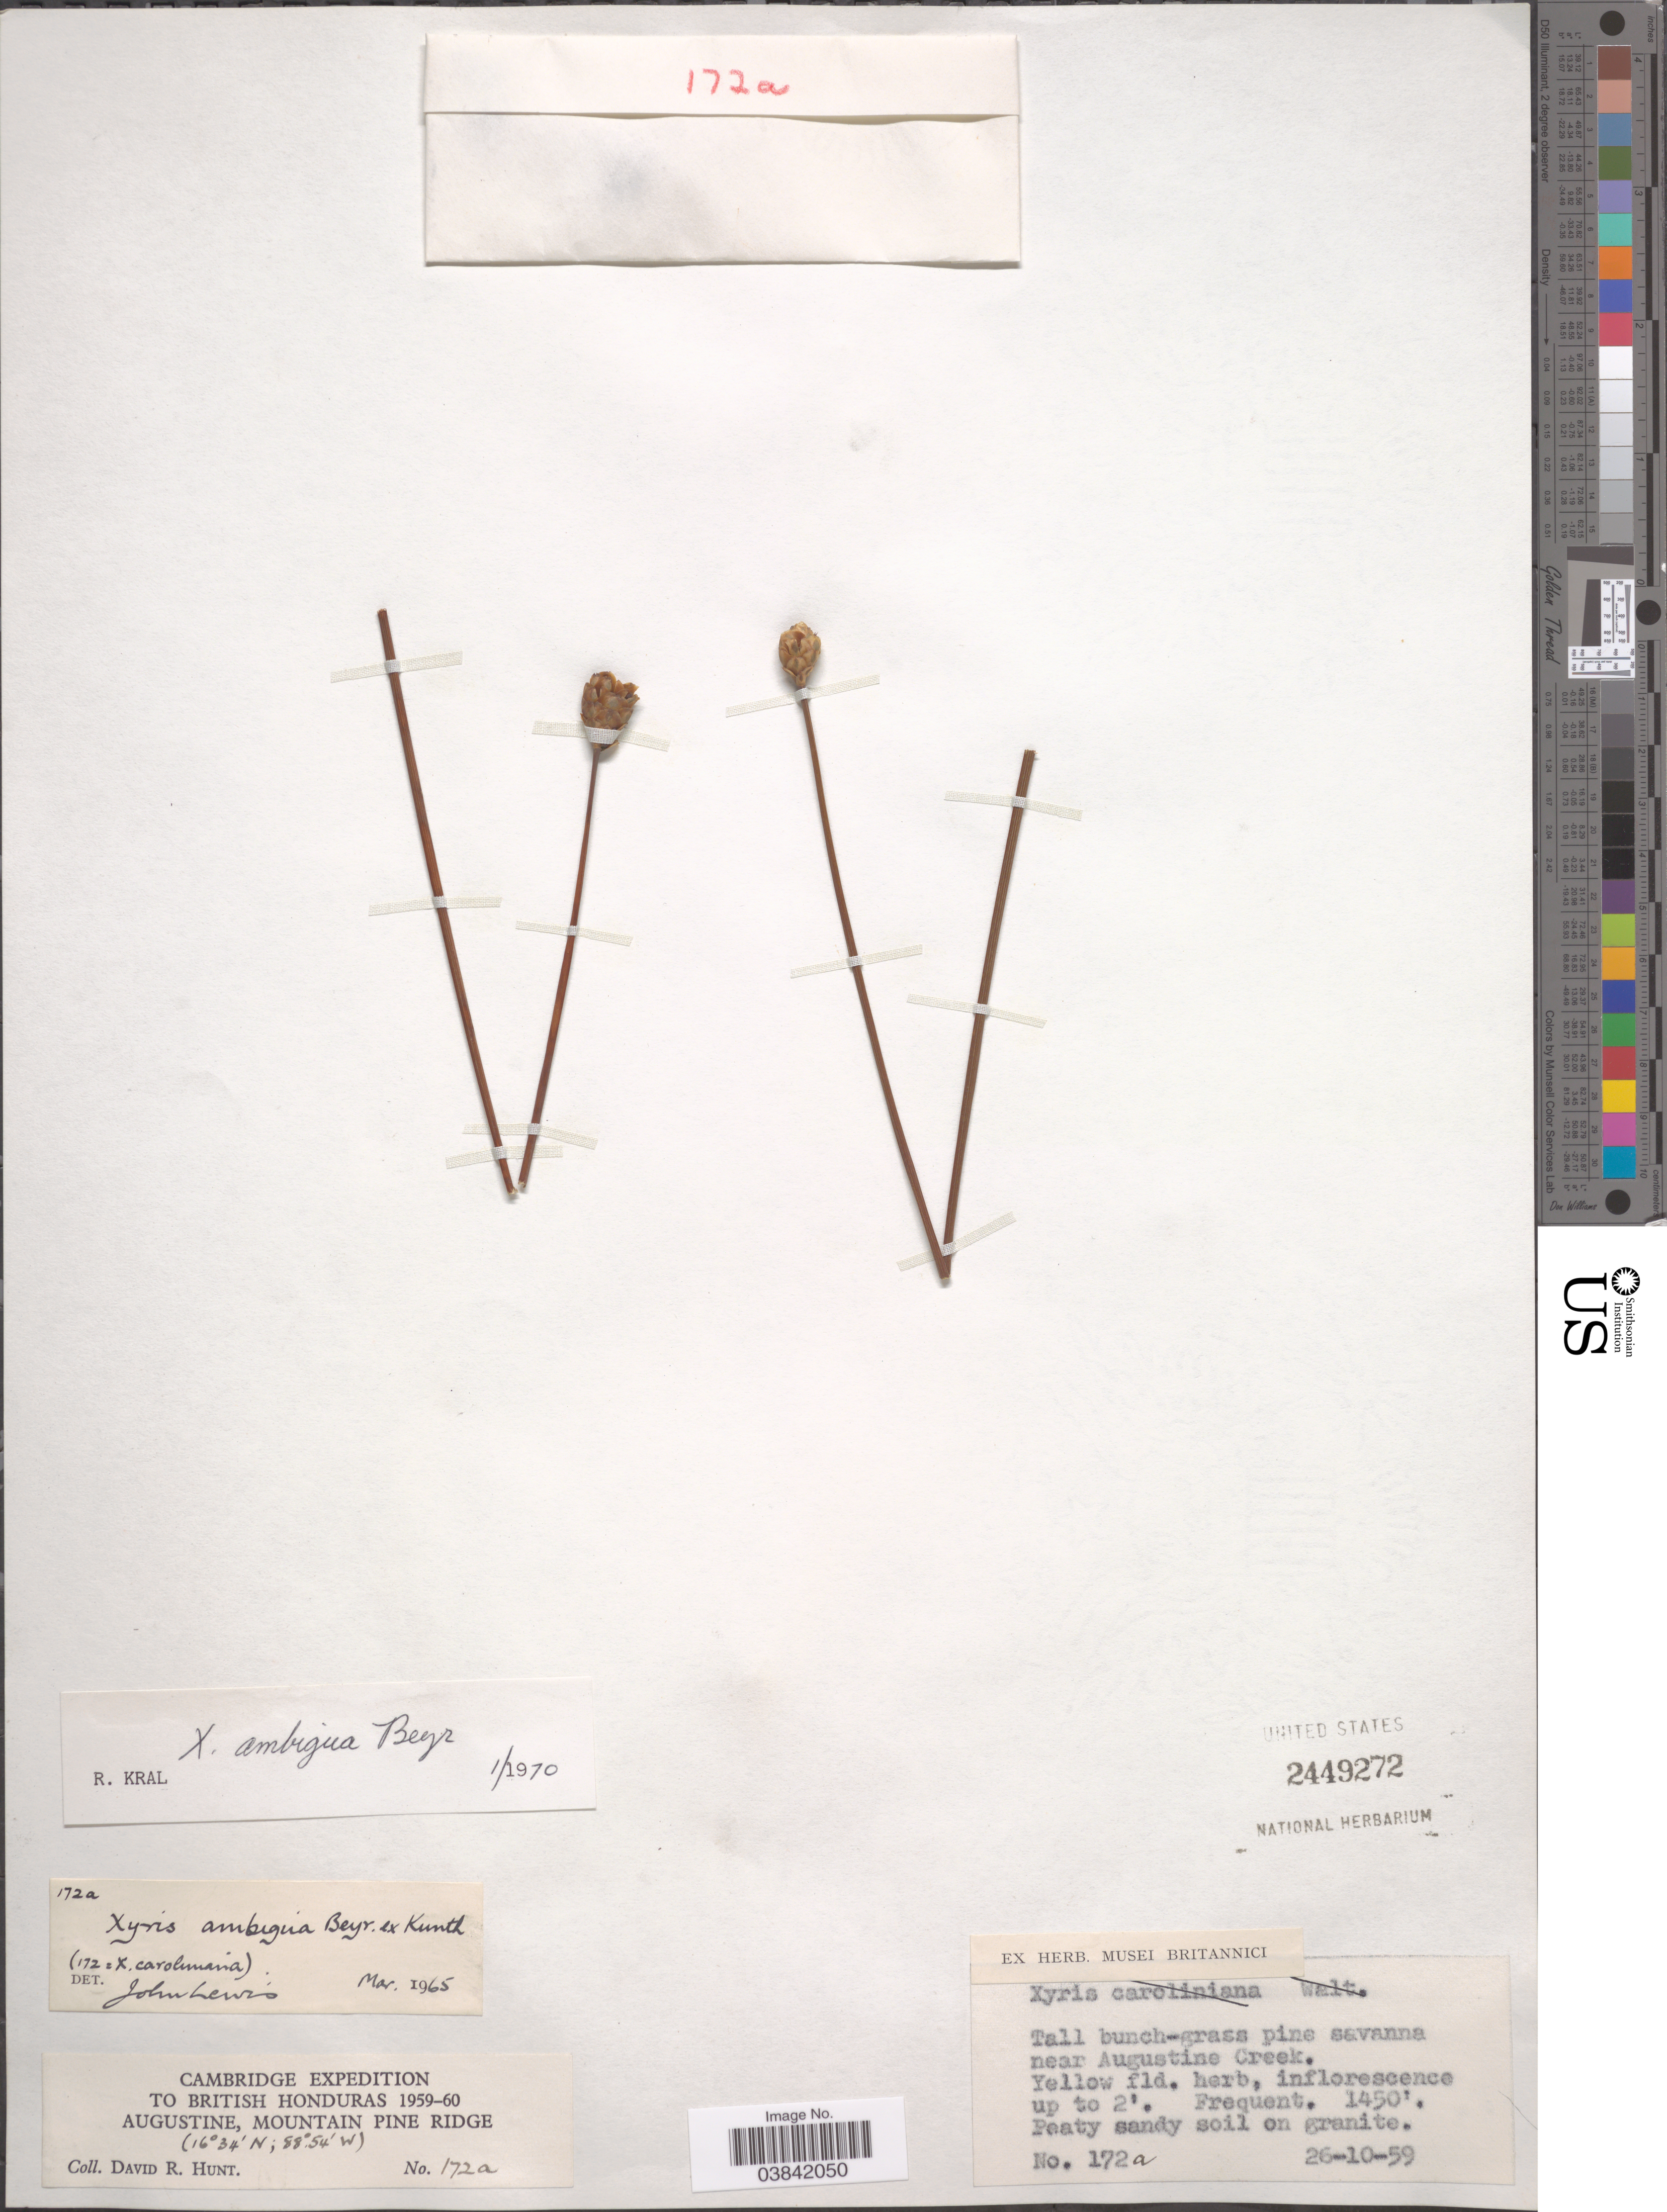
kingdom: Plantae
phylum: Tracheophyta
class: Liliopsida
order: Poales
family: Xyridaceae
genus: Xyris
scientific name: Xyris ambigua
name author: Beyr. ex Kunth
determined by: Naczi, R. F. C.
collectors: D. R. Hunt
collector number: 172a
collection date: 1959-10-26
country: Belize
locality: British Honduras. Augustine, Mountain Pine Ridge. Near Augustine Creek.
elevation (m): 442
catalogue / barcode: US 2449272